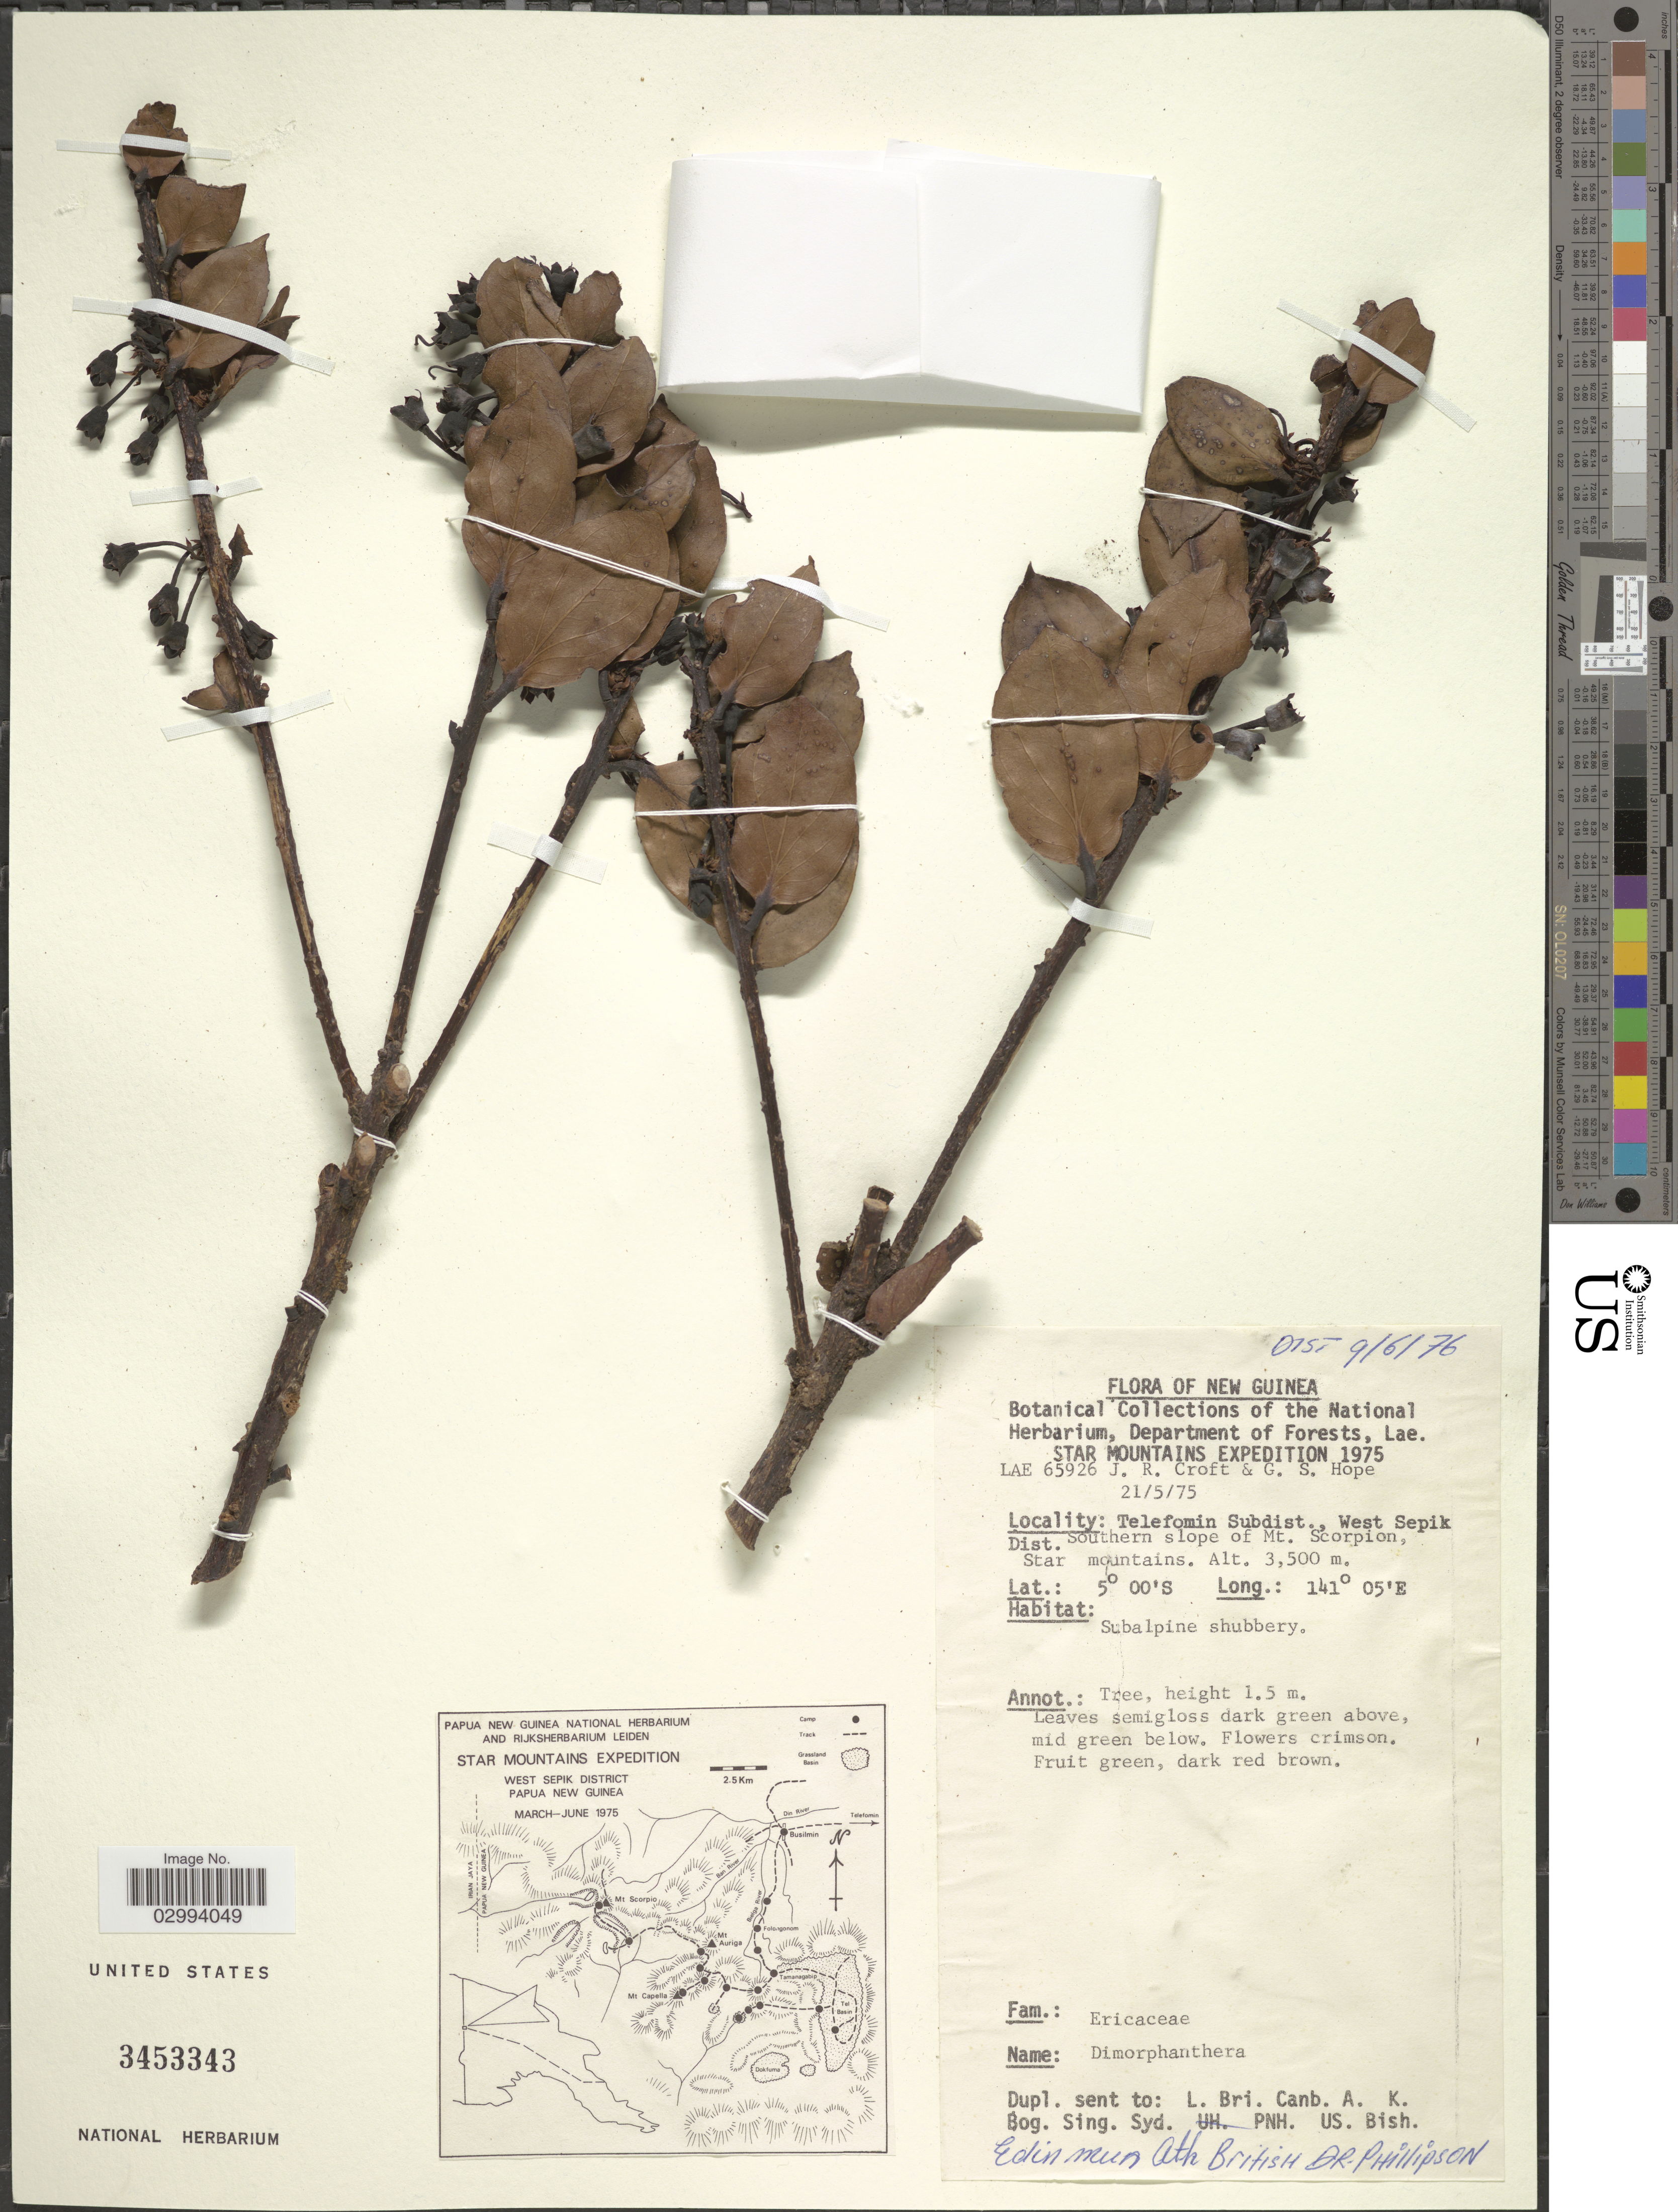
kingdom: Plantae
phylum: Tracheophyta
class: Magnoliopsida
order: Ericales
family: Ericaceae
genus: Dimorphanthera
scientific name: Dimorphanthera sp.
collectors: J. R. Croft & G. Hope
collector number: LAE65926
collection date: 1975-05-21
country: Papua New Guinea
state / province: Sandaun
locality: New Guinea, Telefomin Subdist., West Sepik Dist. Southern slope of Mt. Scorpion, Star mountains.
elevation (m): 3500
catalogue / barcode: US 3453343